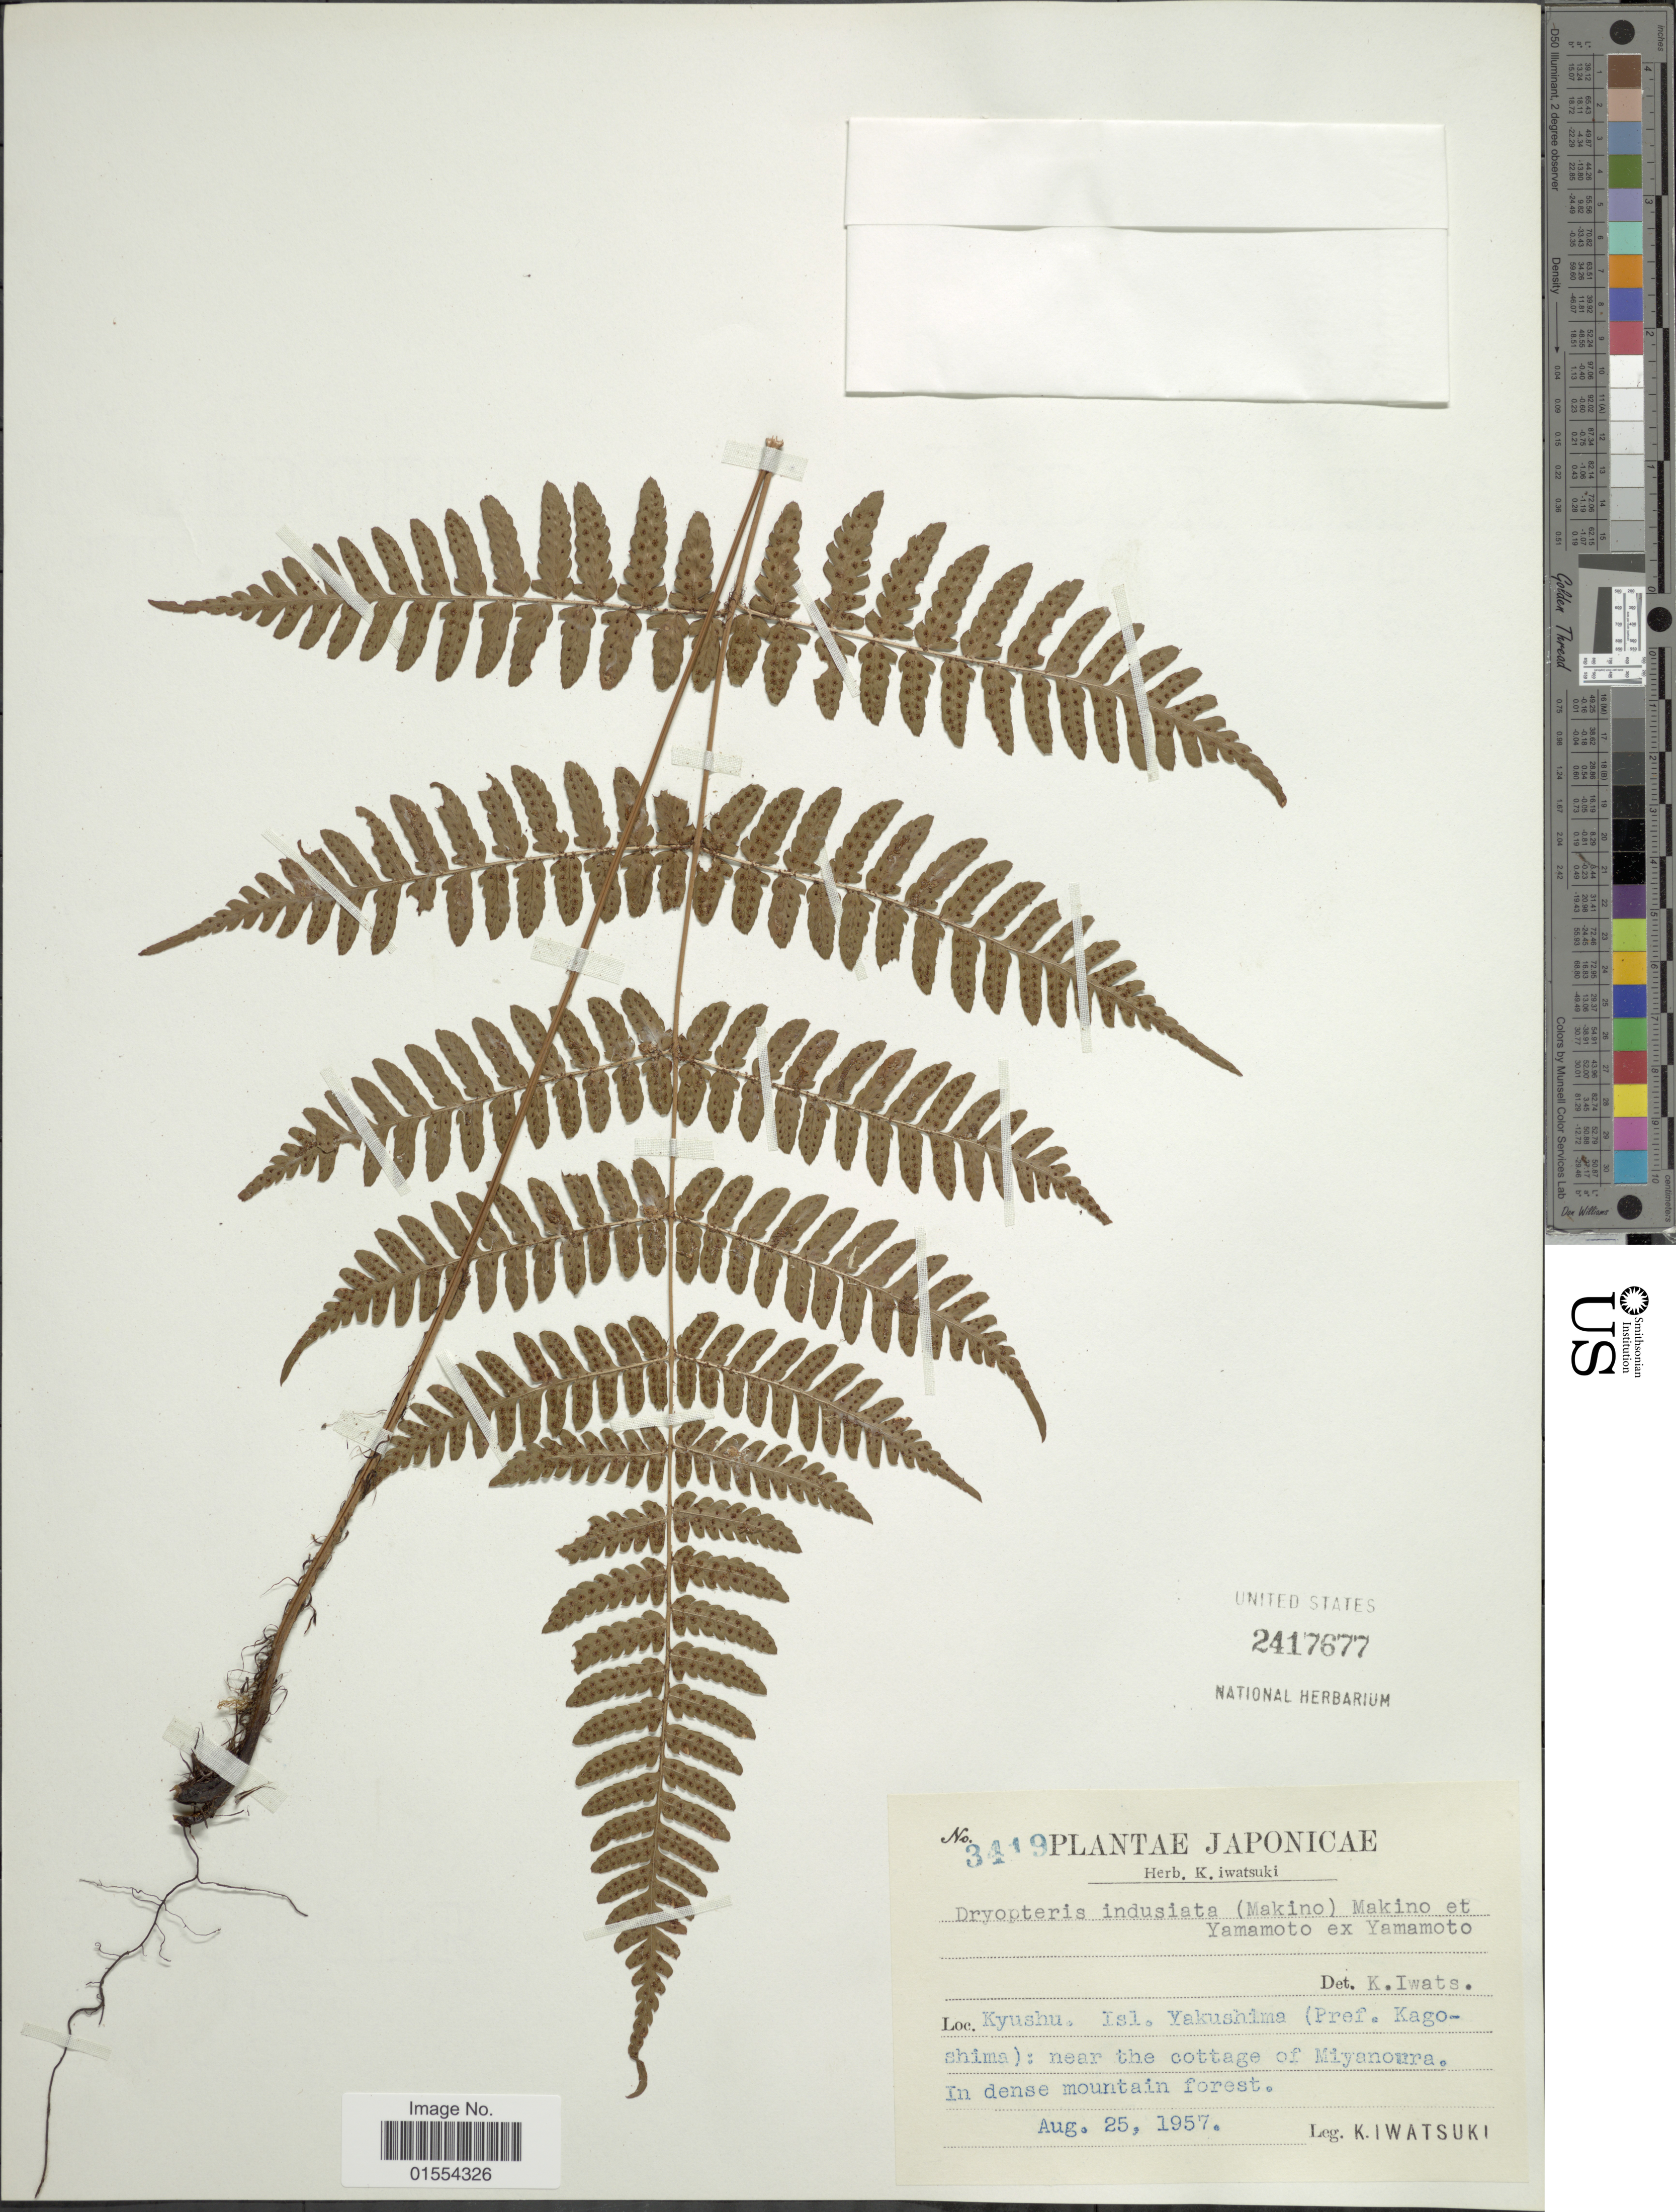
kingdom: Plantae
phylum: Tracheophyta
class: Polypodiopsida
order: Polypodiales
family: Dryopteridaceae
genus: Dryopteris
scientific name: Dryopteris indusiata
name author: (Makino) Makino & Yamam.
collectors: K. Iwatsuki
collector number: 3419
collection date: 1957-08-25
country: Japan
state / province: Kagosima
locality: Japonicae, Kyushu. Isl. Yakushima (Pref. Kagoshima) : near the cottage of MIyanoura.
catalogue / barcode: US 2417677